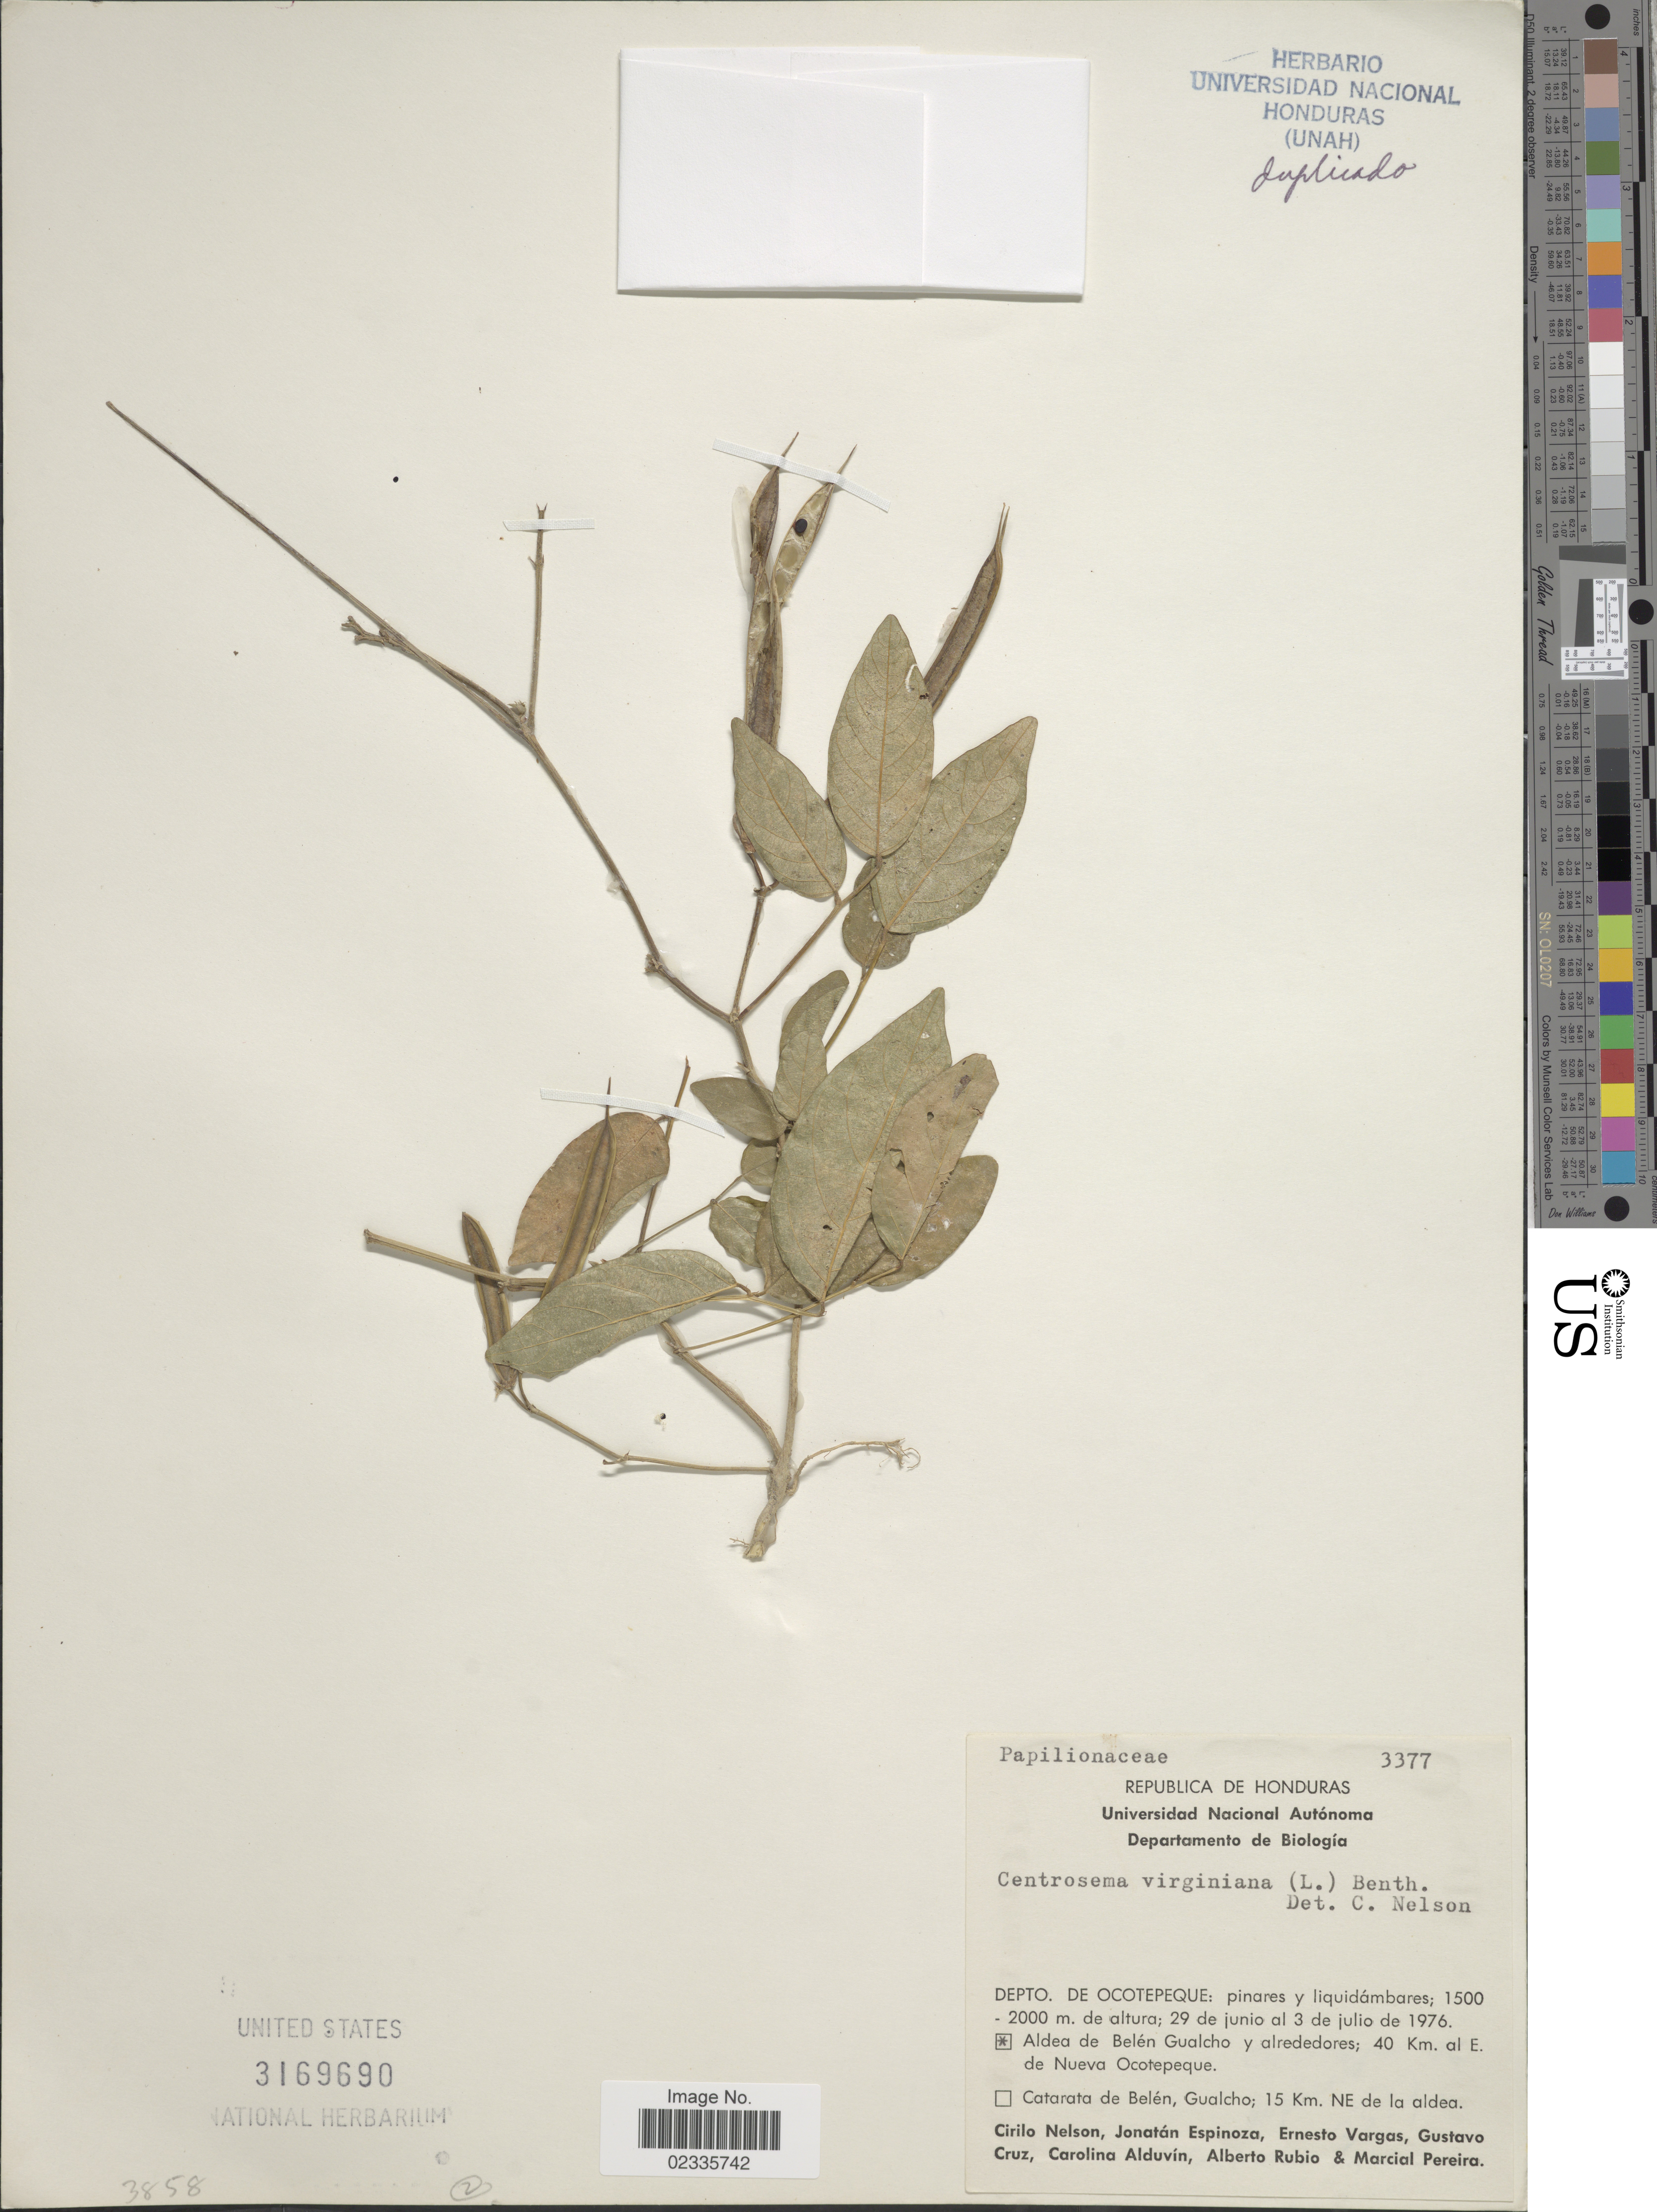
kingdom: Plantae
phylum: Tracheophyta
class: Magnoliopsida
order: Fabales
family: Fabaceae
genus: Centrosema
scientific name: Centrosema virginianum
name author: (L.) Benth.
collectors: C. Nelson, J. Espinoza, E. Vargas, G. Cruz & et al.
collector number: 3377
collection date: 1976-06-29/1976-07-03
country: Honduras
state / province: Ocotepeque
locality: Depto. de Ocotepeque: pinares y liquidambares; Aldea de Belen Gualcho y alrededores; 40 Km. al E. de Nueva Ocotepeque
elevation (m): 1500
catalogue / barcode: US 3169690